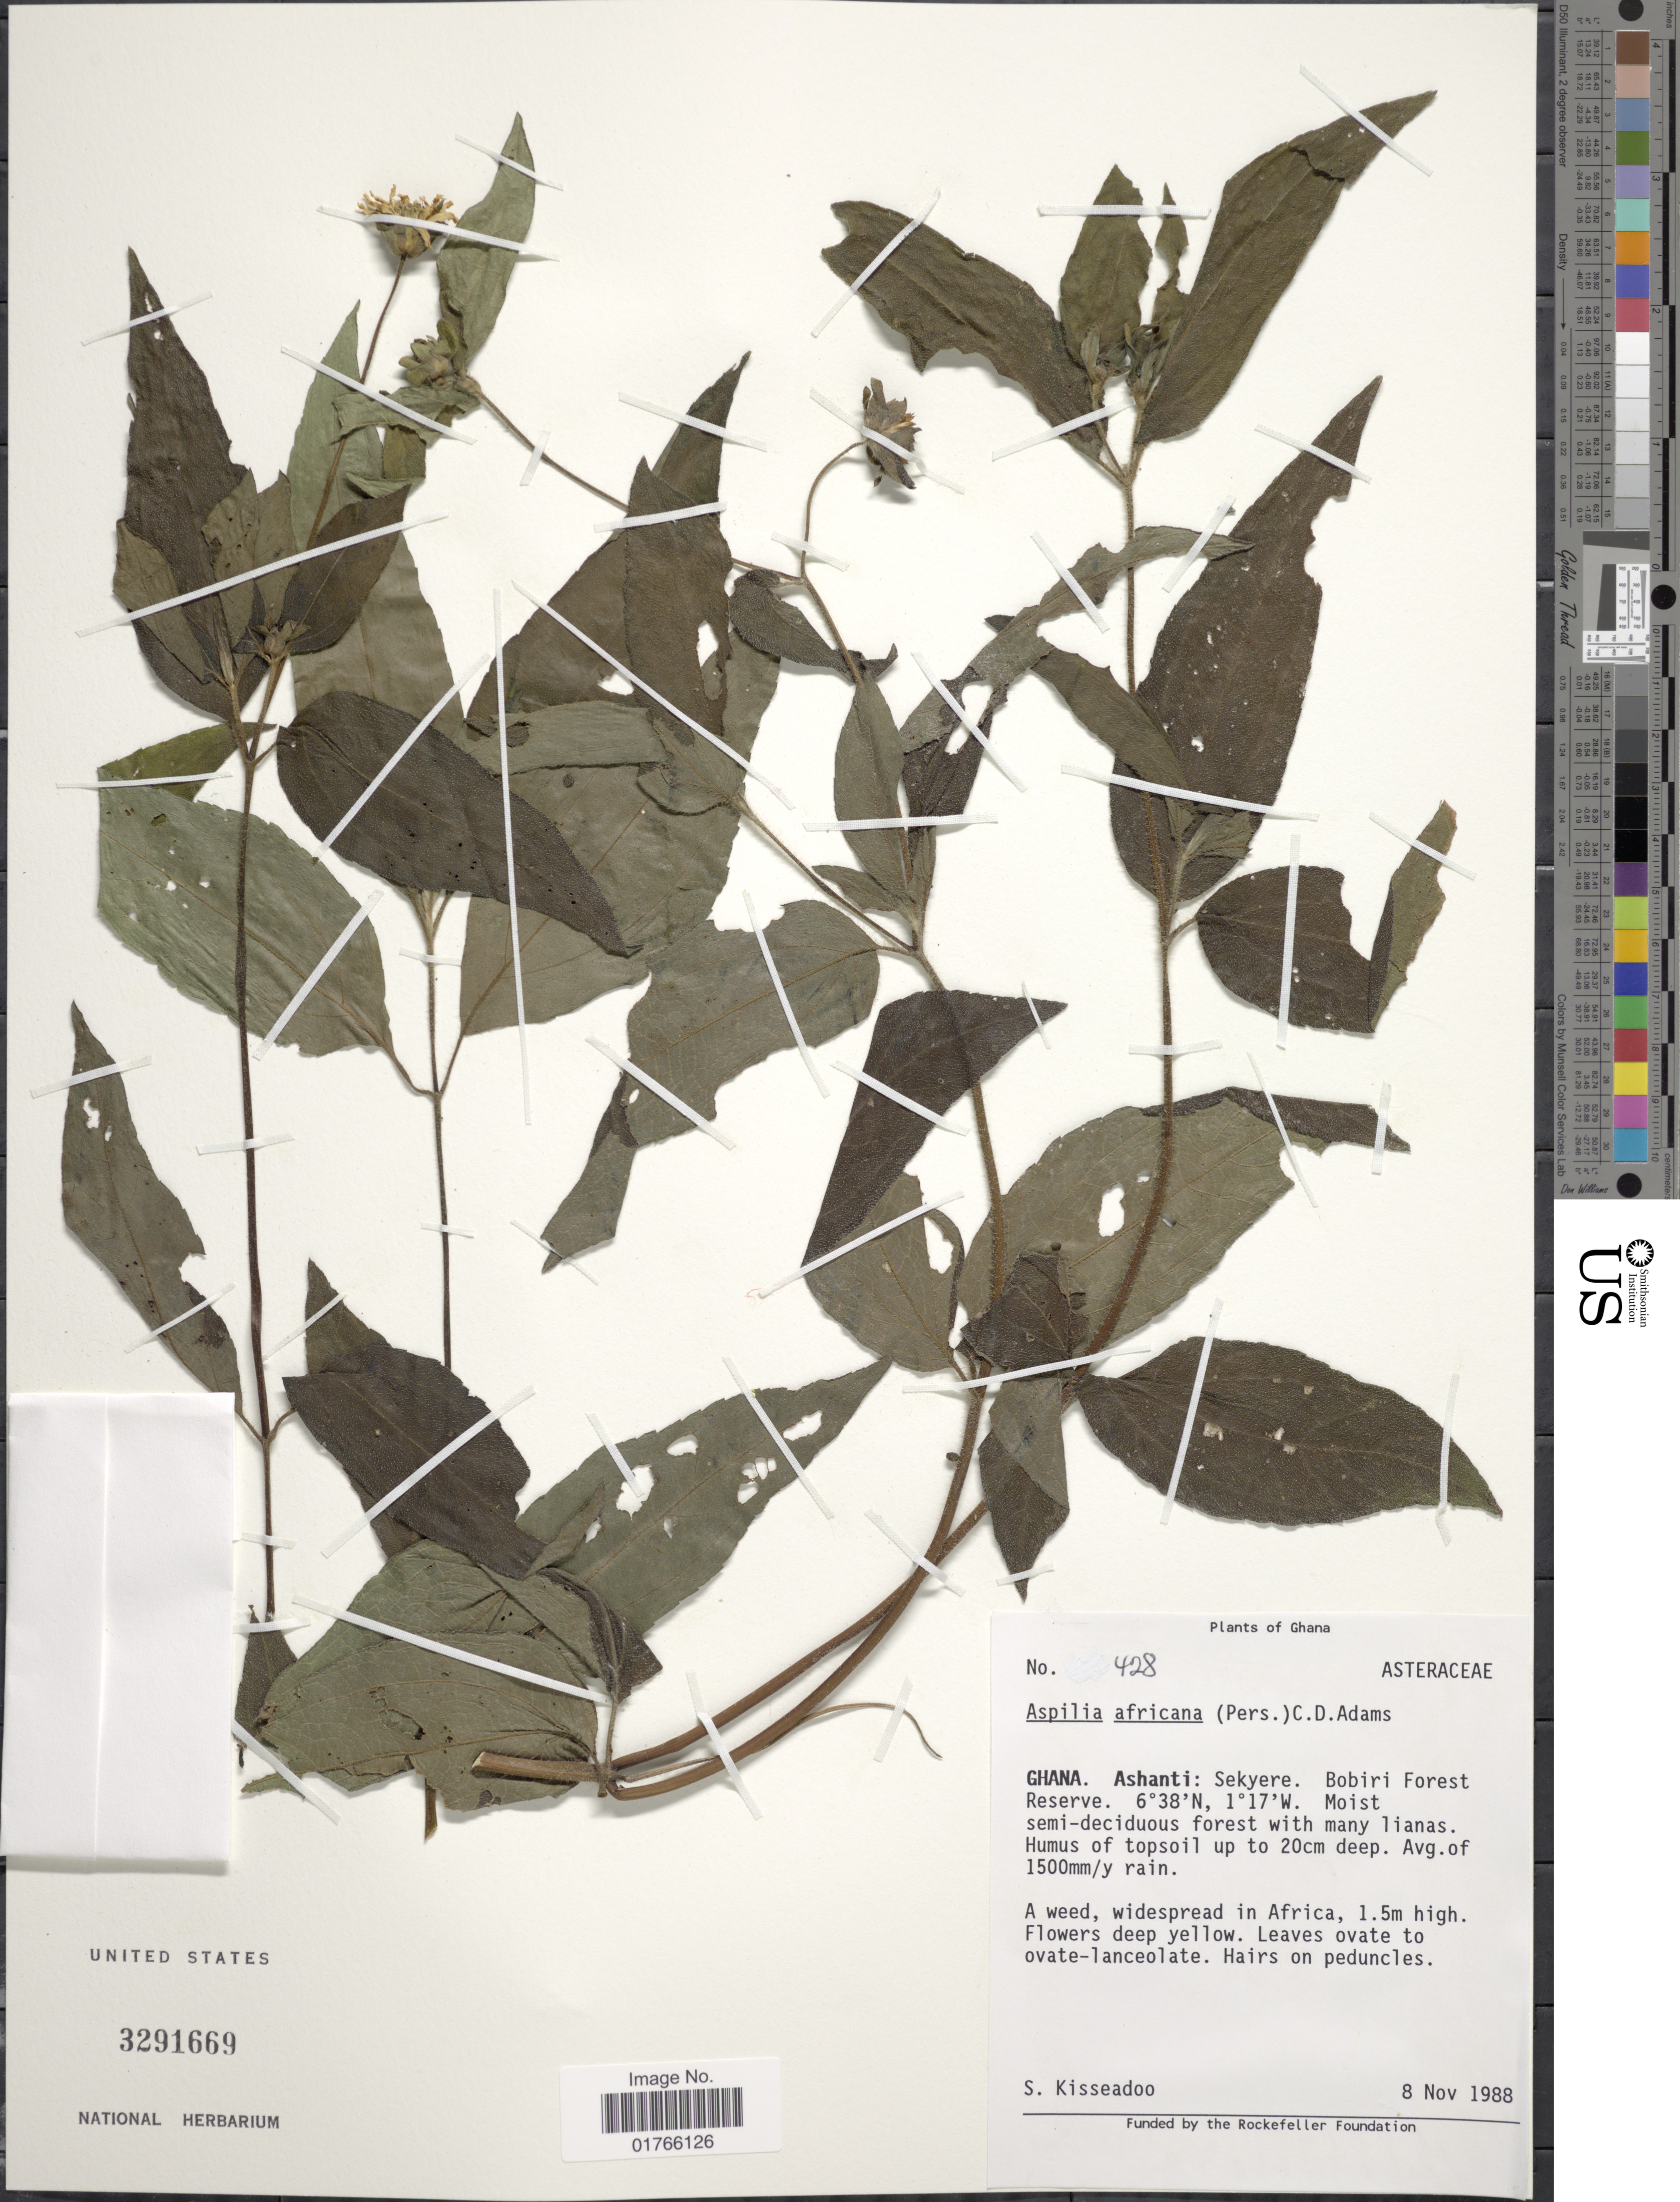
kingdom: Plantae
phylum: Tracheophyta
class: Magnoliopsida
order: Asterales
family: Asteraceae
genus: Aspilia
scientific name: Aspilia africana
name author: (Pers.) C.D. Adams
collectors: S. Kisseadoo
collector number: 428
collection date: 1988-11-08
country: Ghana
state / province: Ashanti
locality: Sekyere, Bobiri Forest Reserve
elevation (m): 1500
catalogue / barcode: US 3291669